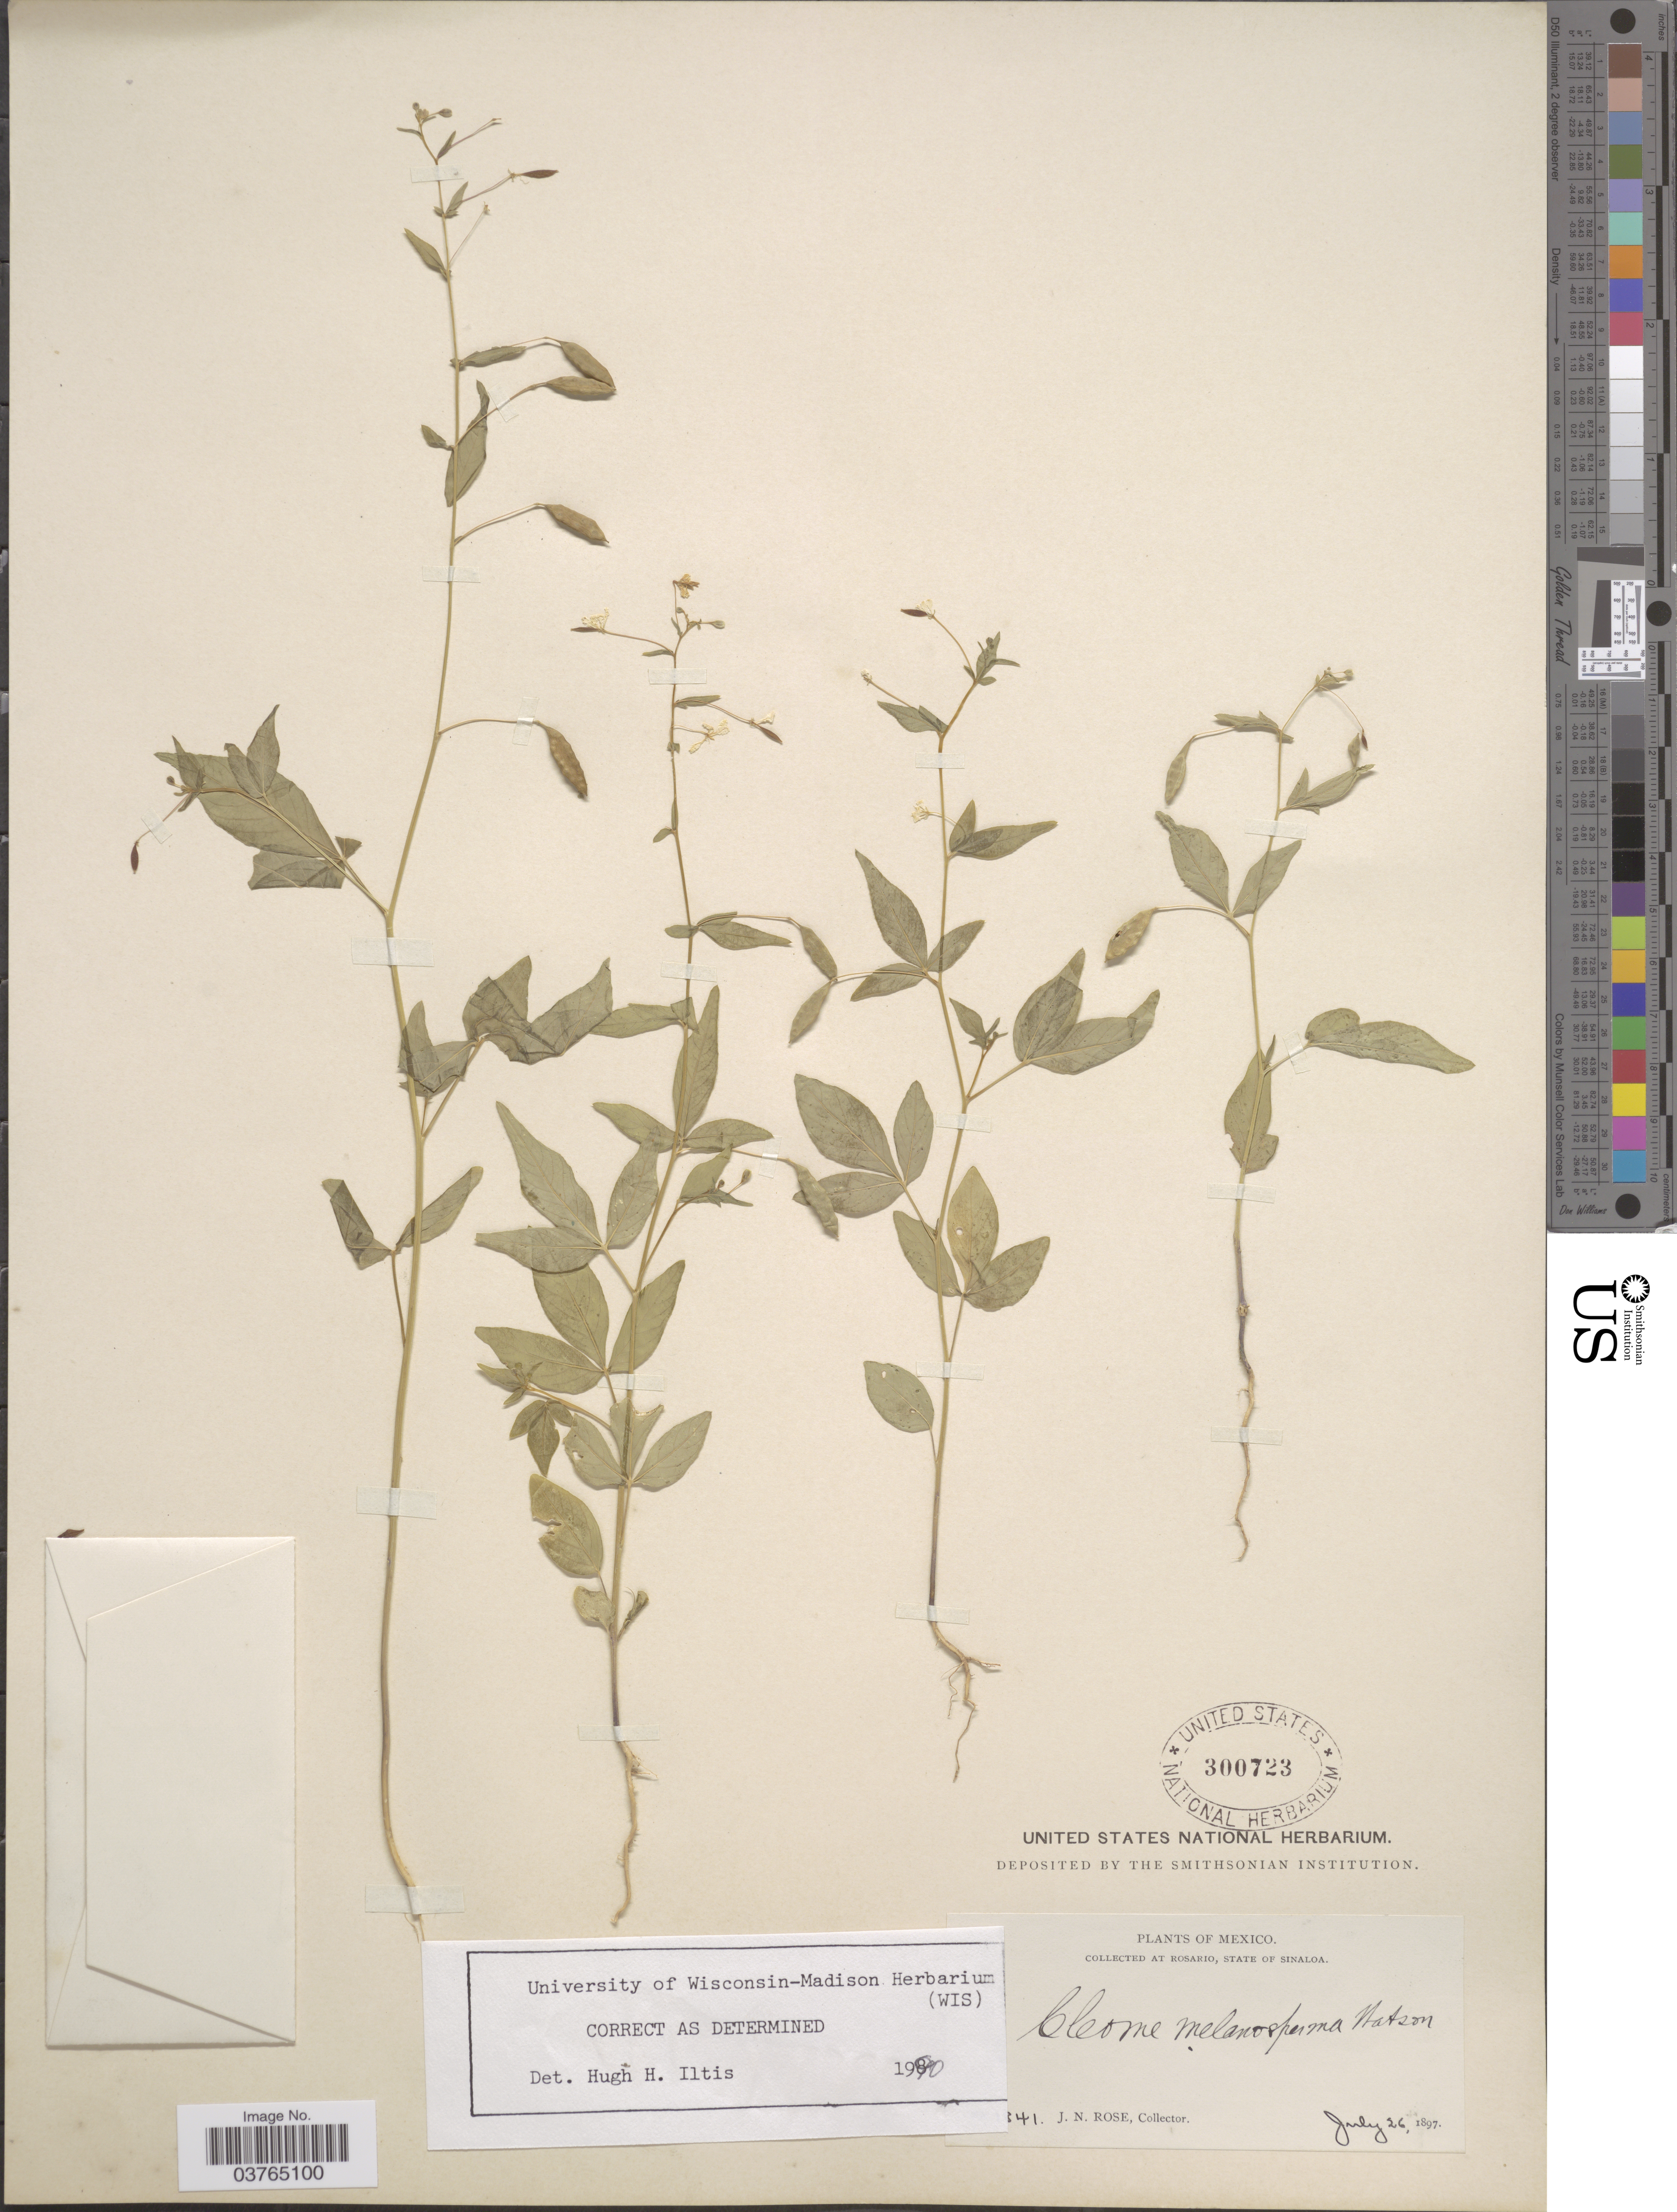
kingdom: Plantae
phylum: Tracheophyta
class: Magnoliopsida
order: Brassicales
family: Cleomaceae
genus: Cleoserrata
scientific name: Cleoserrata melanosperma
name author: (S. Watson) Roalson & Soares Neto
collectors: J. N. Rose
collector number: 1841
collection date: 1897-07-26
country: Mexico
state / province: Sinaloa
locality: At Rosario.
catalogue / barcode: US 300723